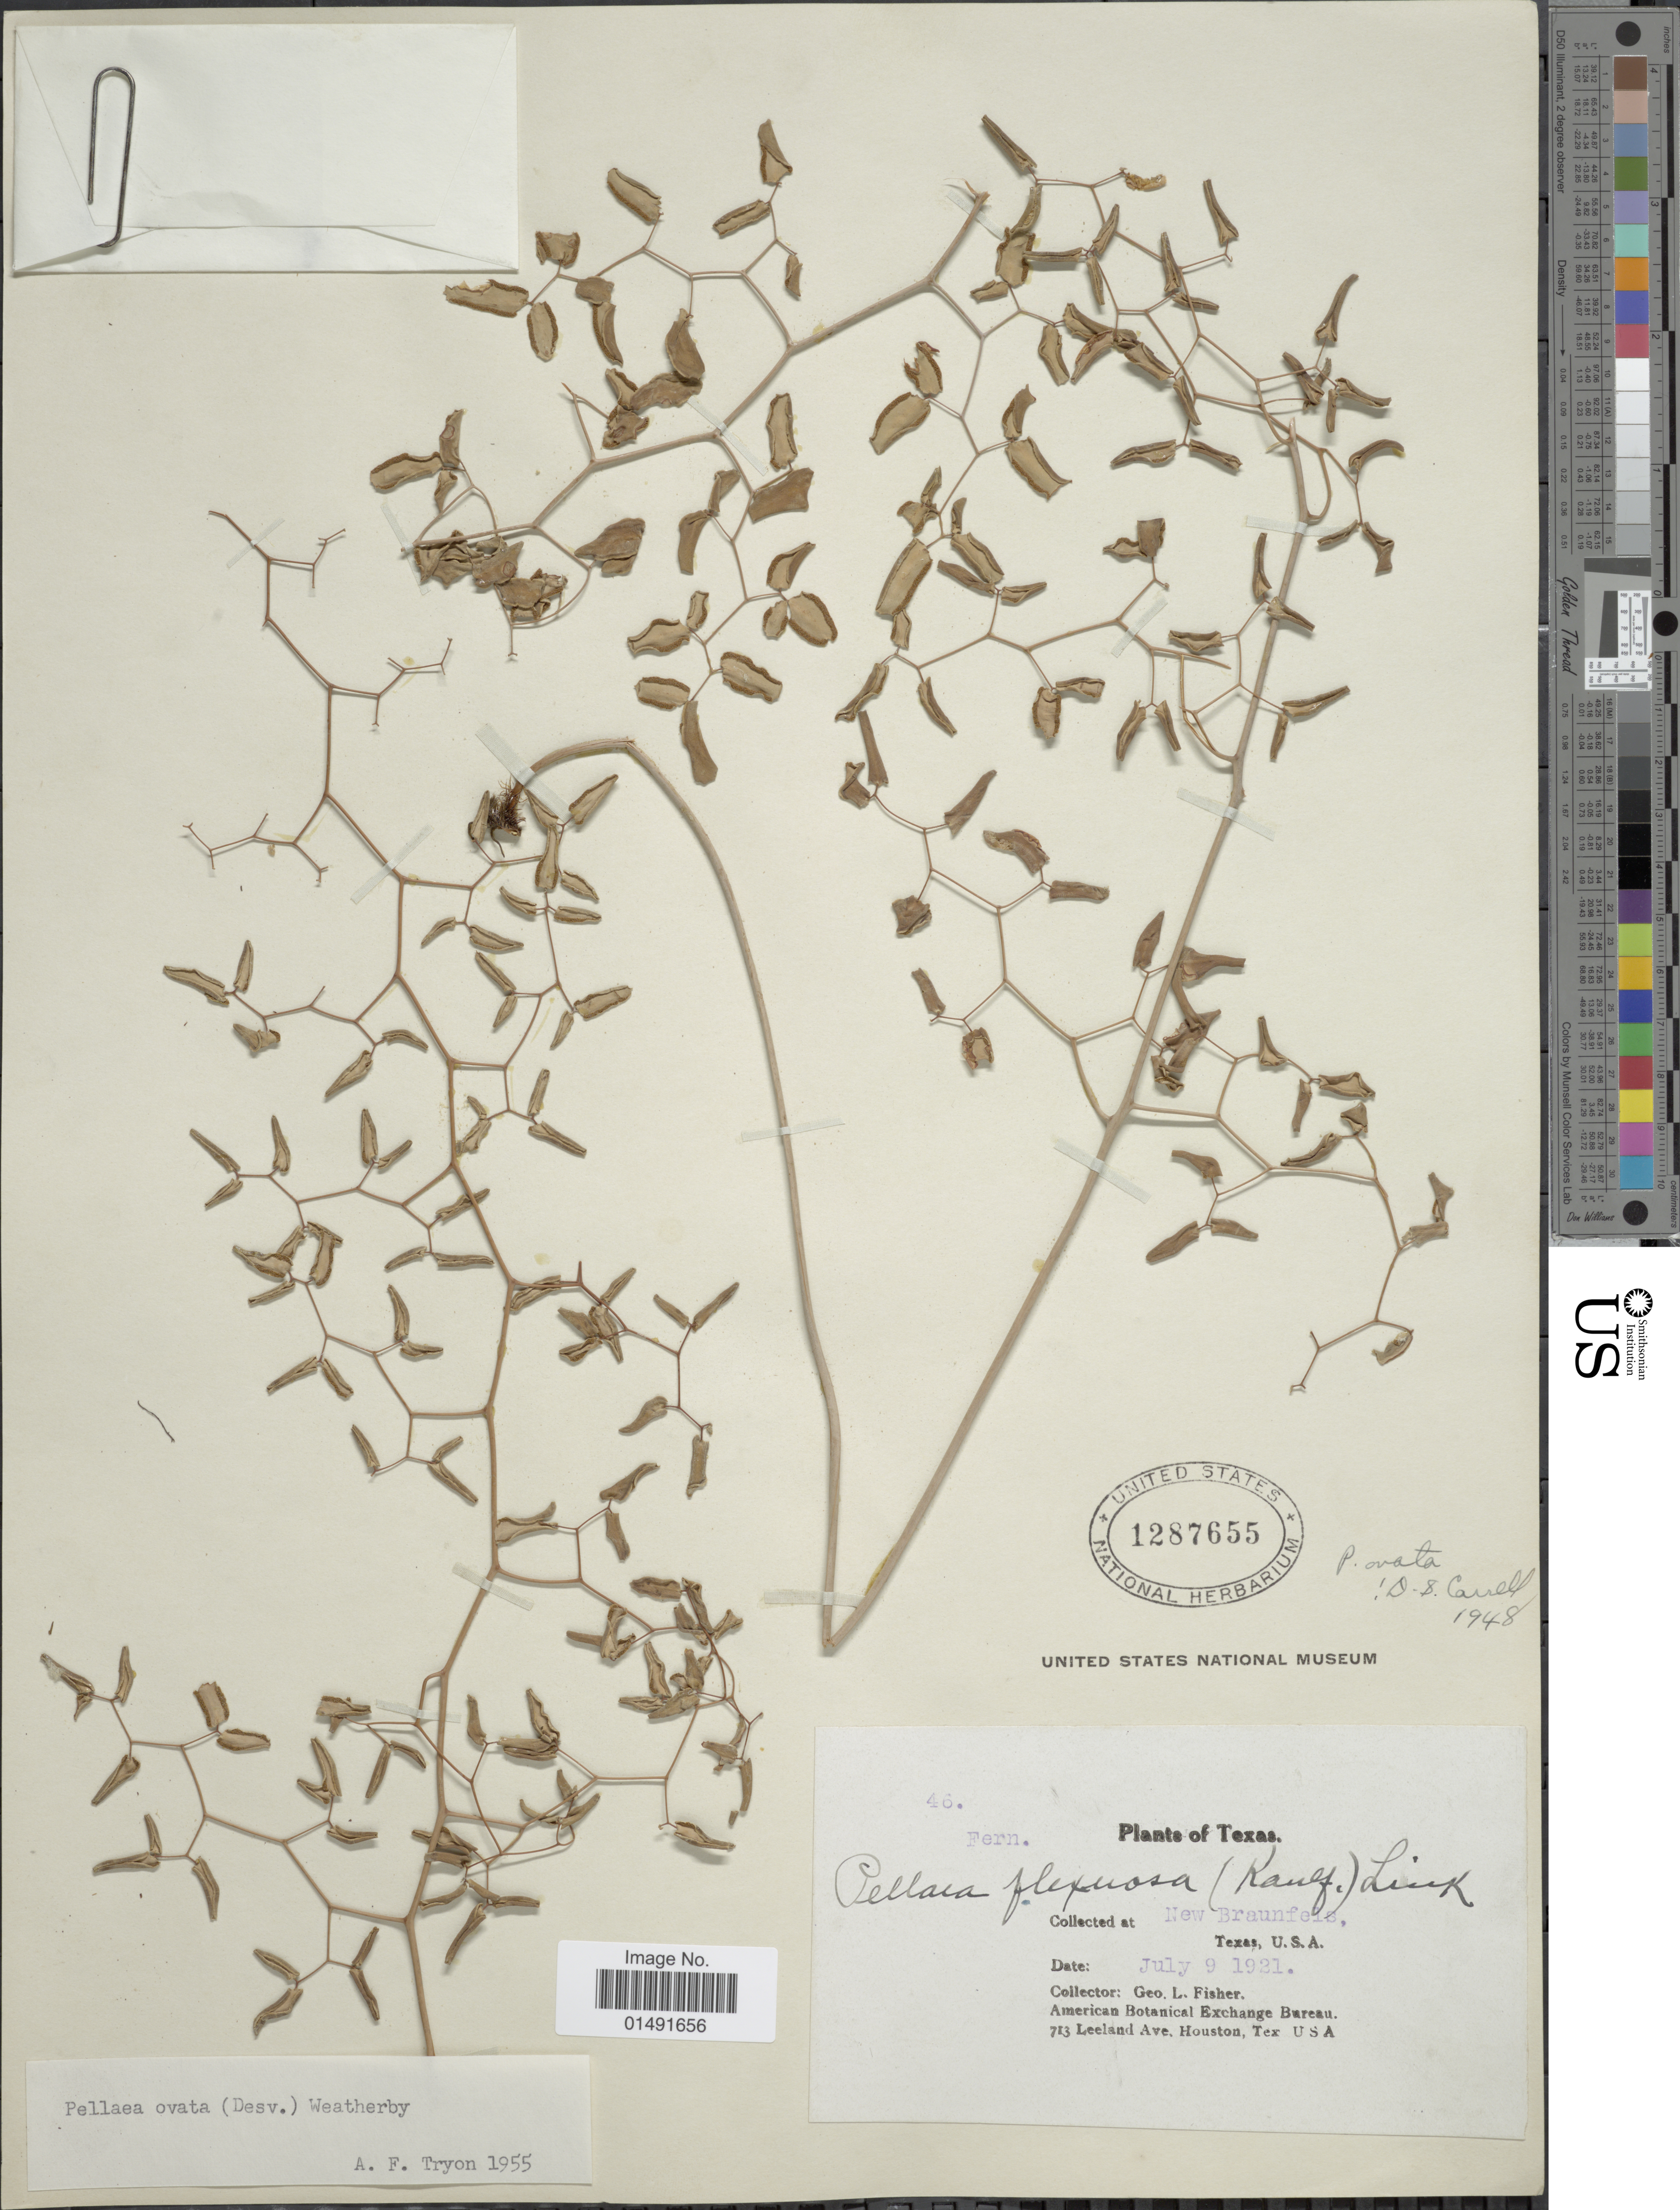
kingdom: Plantae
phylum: Tracheophyta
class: Polypodiopsida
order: Polypodiales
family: Pteridaceae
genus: Pellaea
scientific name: Pellaea ovata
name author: (Desv.) Weath.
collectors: G. L. Fisher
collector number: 46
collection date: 1921-07-09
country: United States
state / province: Texas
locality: New Braunfels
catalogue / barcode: US 1287655